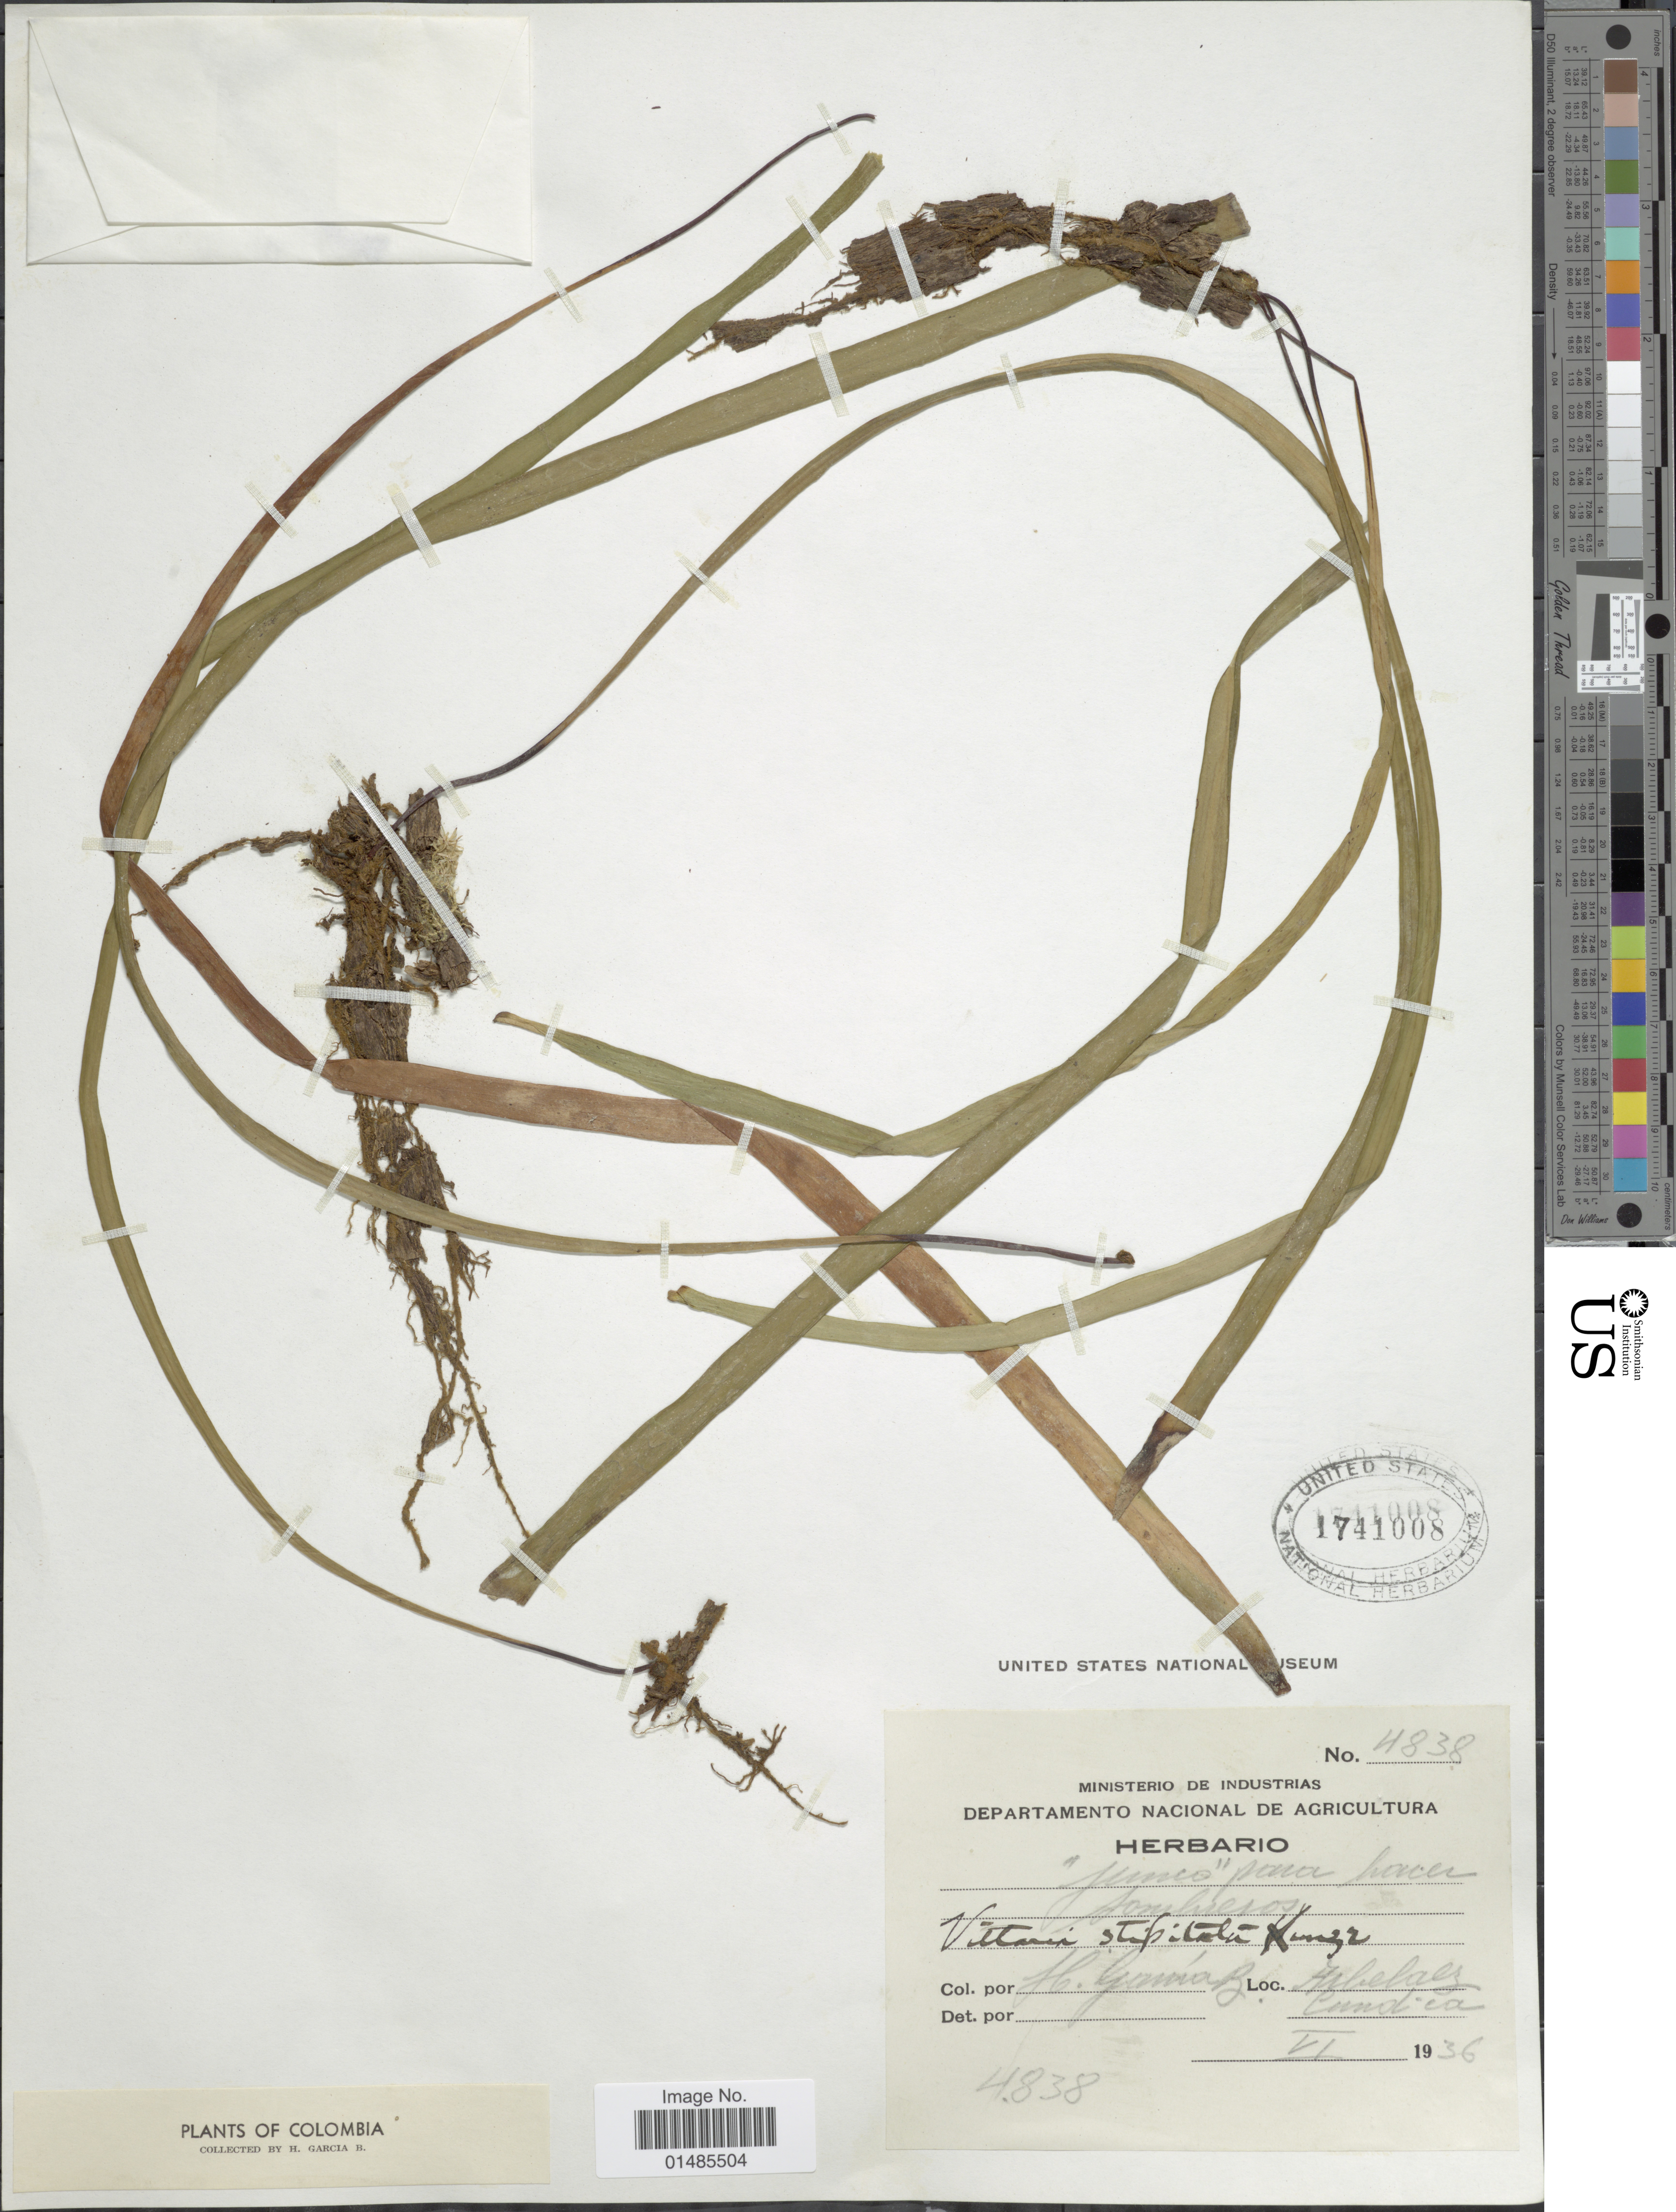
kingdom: Plantae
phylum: Tracheophyta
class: Polypodiopsida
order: Polypodiales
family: Pteridaceae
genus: Radiovittaria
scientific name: Radiovittaria stipitata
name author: (Kunze) E.H. Crane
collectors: H. García Barriga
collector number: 4838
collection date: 1936-06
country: Colombia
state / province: Cundinamarca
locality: Arbealaez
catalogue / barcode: US 1741008